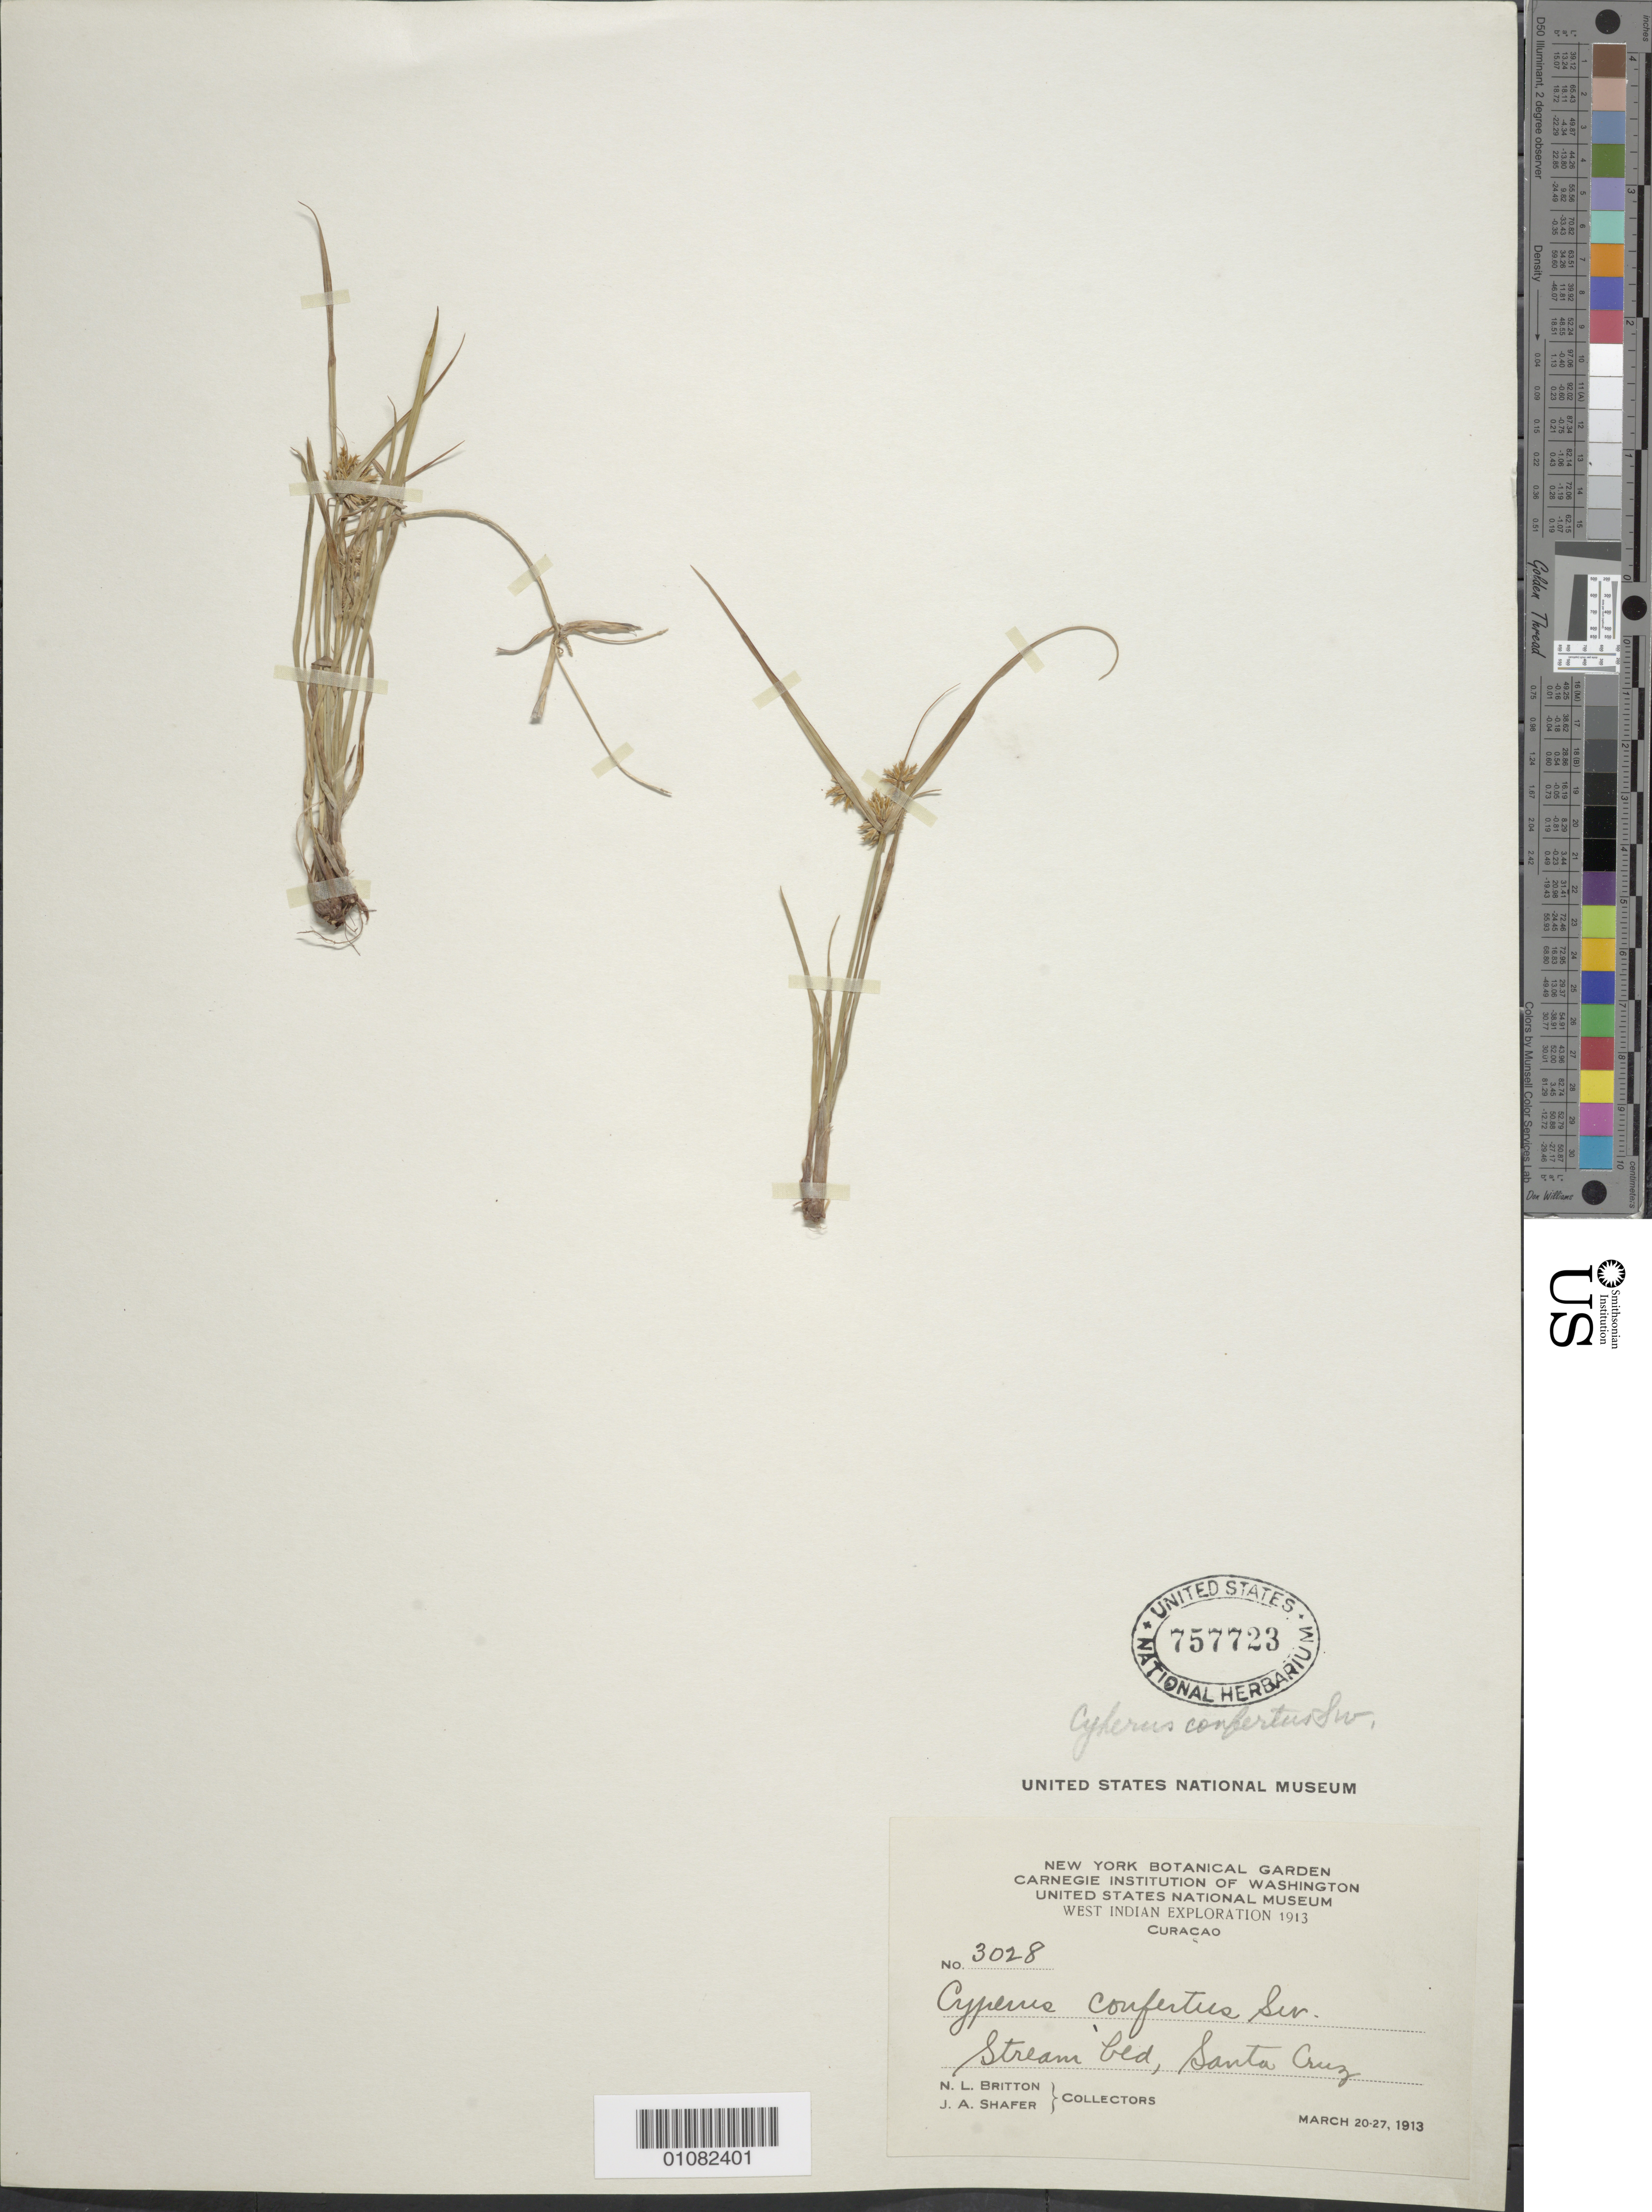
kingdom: Plantae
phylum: Tracheophyta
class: Liliopsida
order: Poales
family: Cyperaceae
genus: Cyperus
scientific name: Cyperus confertus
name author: Sw.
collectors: N. Britton & J. A. Shafer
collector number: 3028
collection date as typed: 20 Mar 1913 to 27 Mar 1913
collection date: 1913-03-20/1913-03-27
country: Curaçao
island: Curaçao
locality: Santa Cruz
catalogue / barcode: US 757723